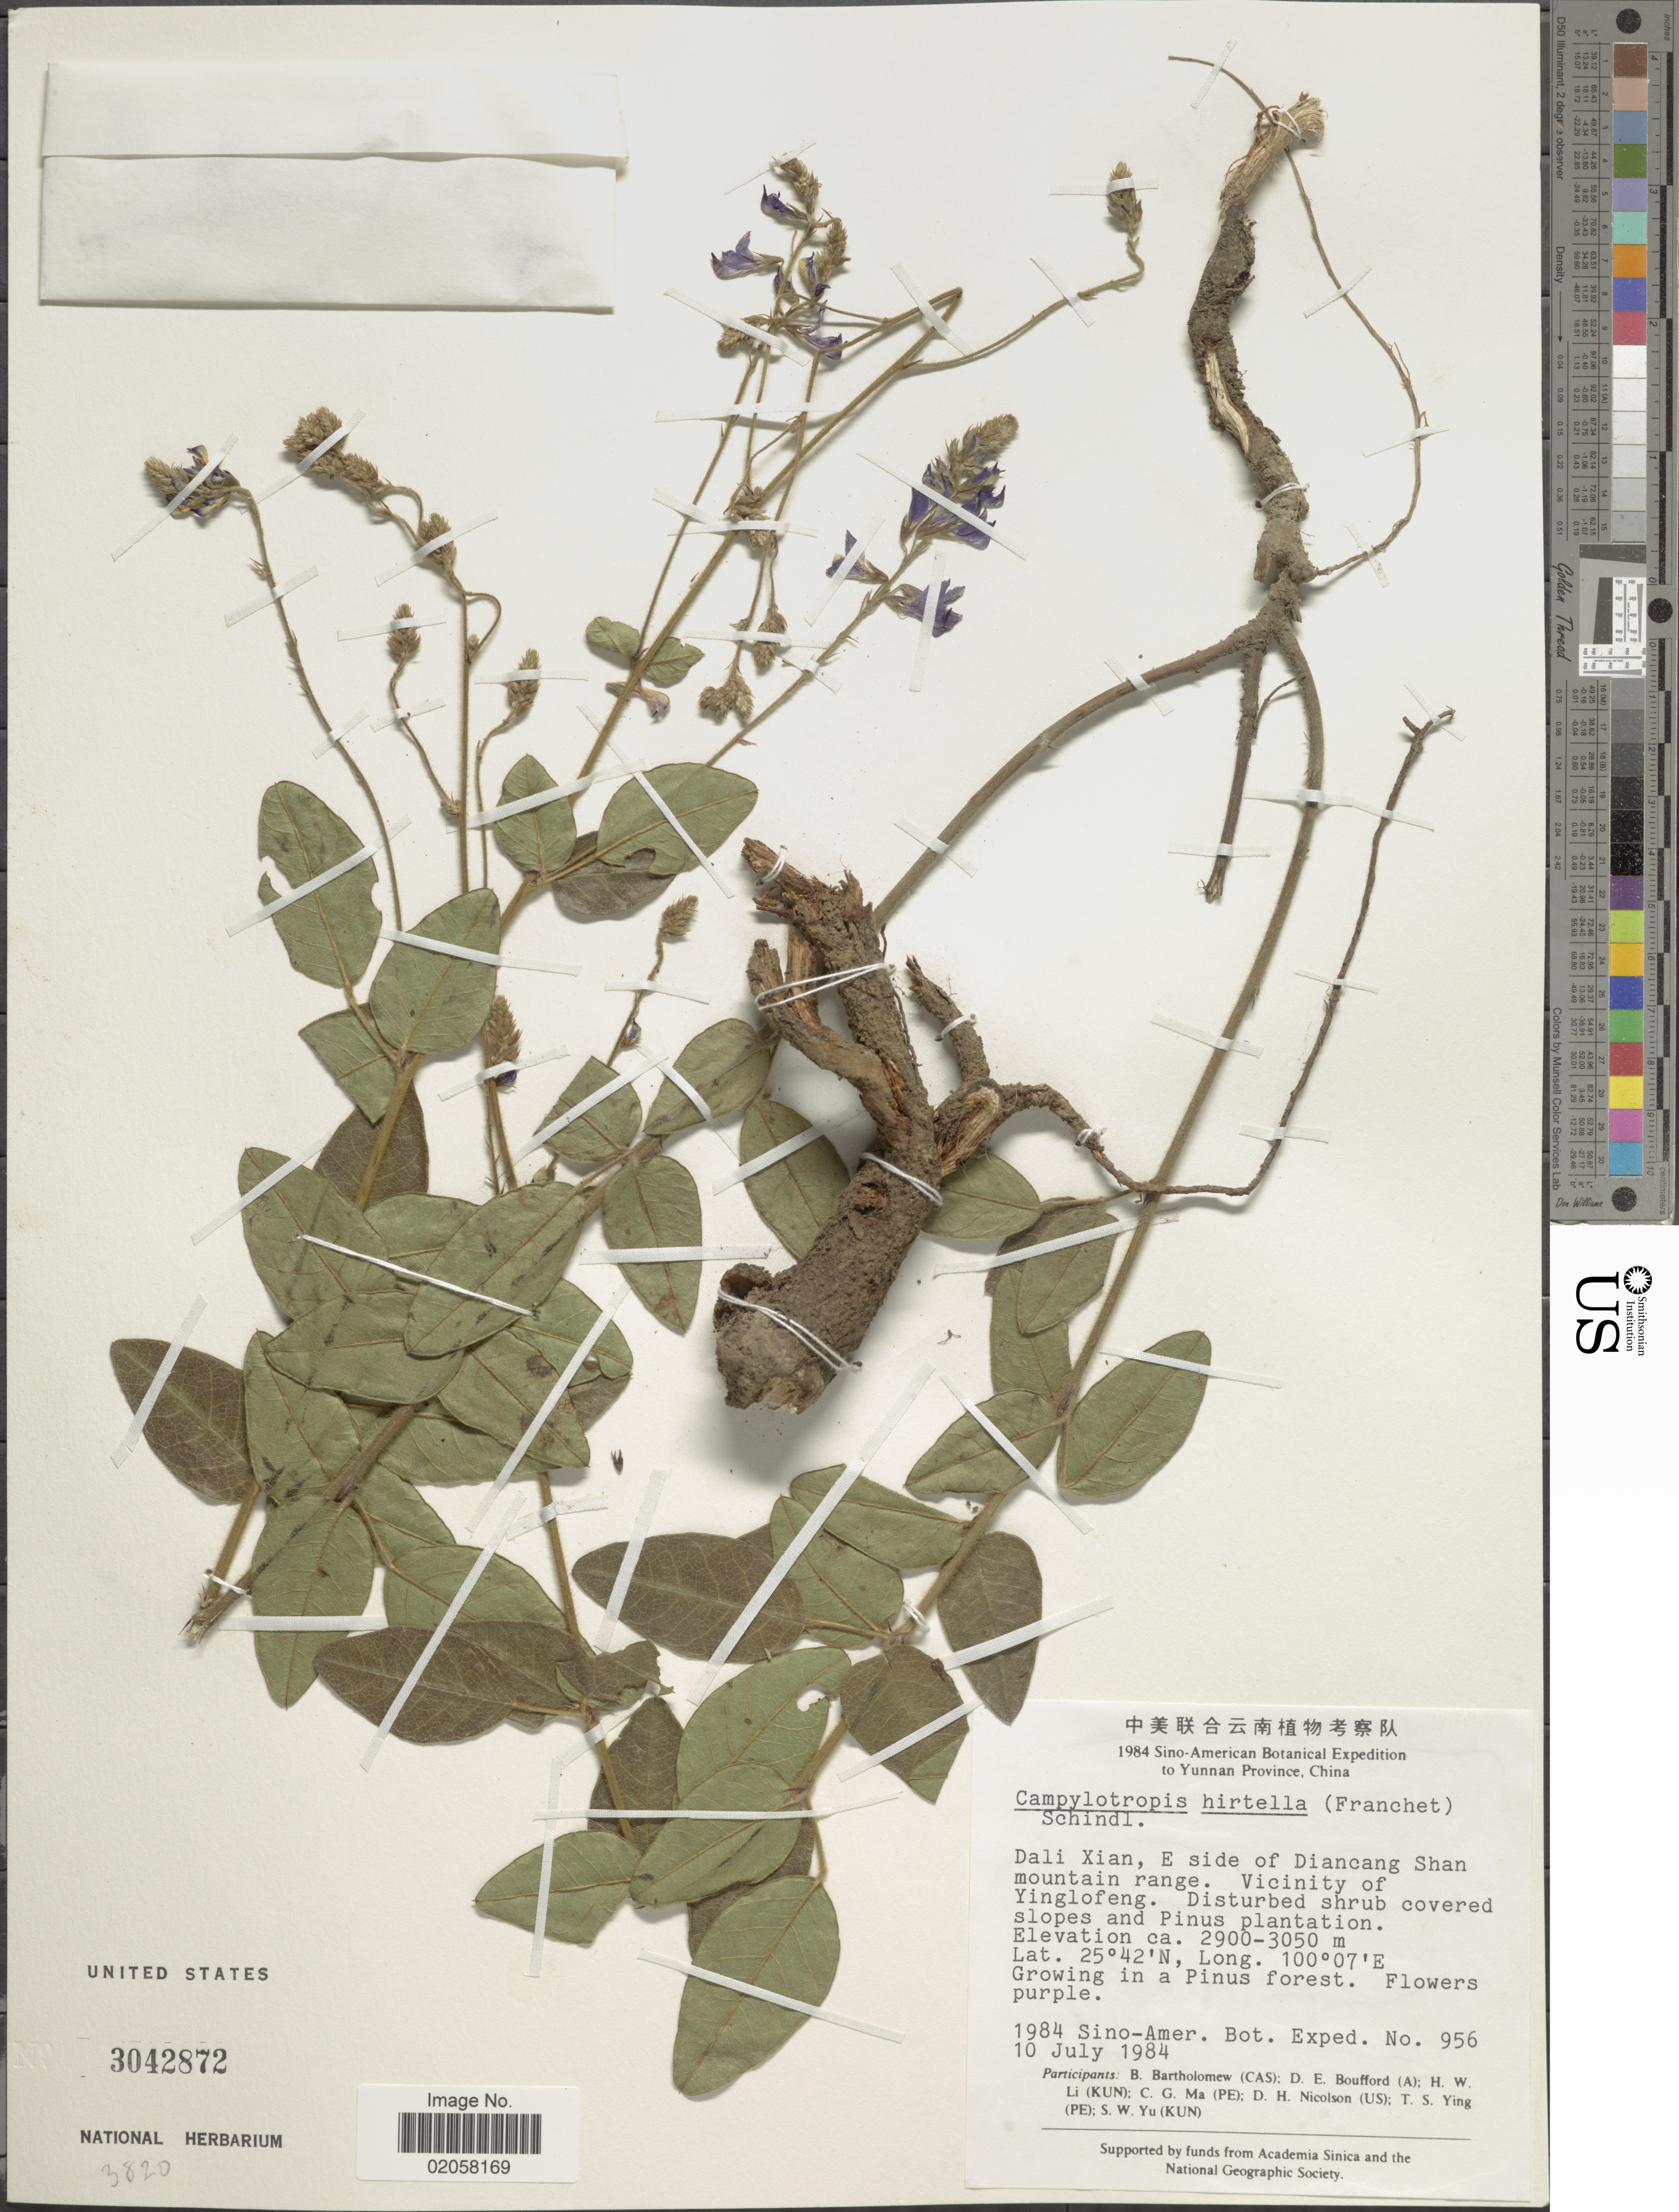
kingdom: Plantae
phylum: Tracheophyta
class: Magnoliopsida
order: Fabales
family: Fabaceae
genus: Campylotropis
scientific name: Campylotropis hirtella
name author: (Franch.) Schindl.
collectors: Sino-Amer. Bot. Exped. 1984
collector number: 956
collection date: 1984-07-10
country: China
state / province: Yunnan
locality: Dali Xian, E side of Diancang Shan mountain range. Vicinity of Yinglofeng.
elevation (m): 2900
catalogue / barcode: US 3042872